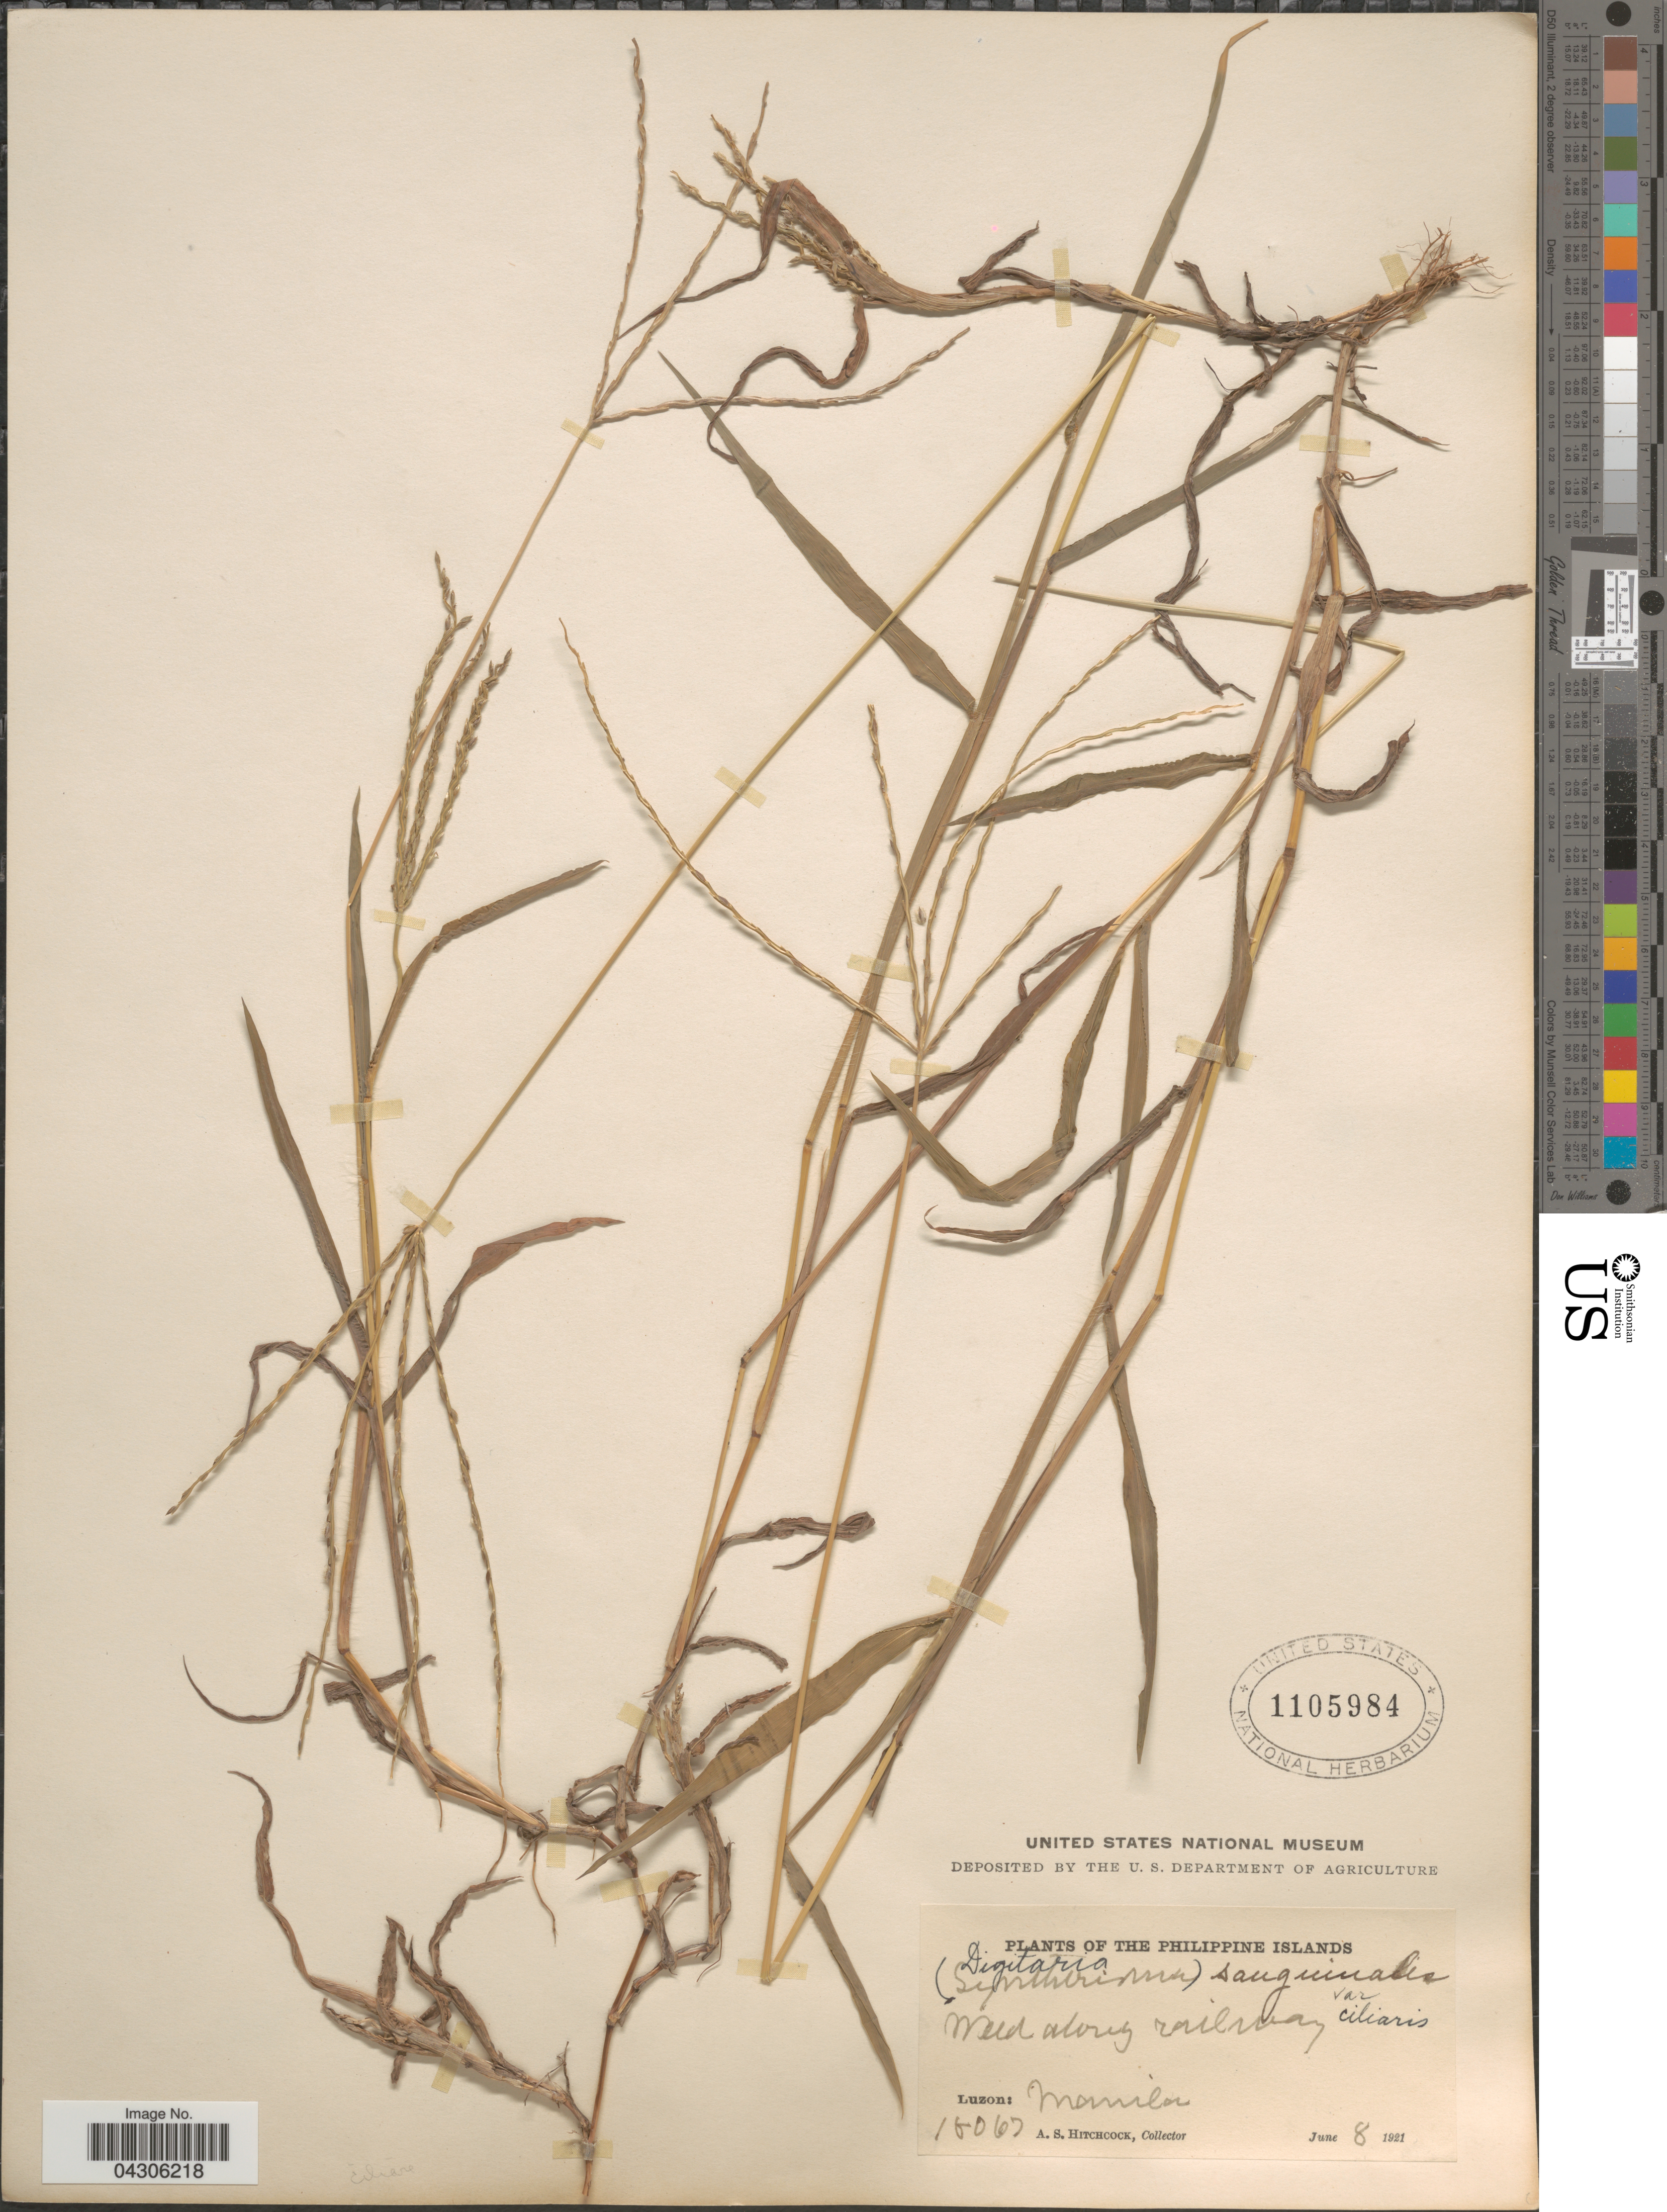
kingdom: Plantae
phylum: Tracheophyta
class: Liliopsida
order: Poales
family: Poaceae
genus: Digitaria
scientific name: Digitaria sanguinalis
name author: (L.) Scop.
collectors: A. S. Hitchcock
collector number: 15067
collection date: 1921-06-08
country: Philippines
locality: Philippine Islands. Luzon: Manila.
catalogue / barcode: US 1105984